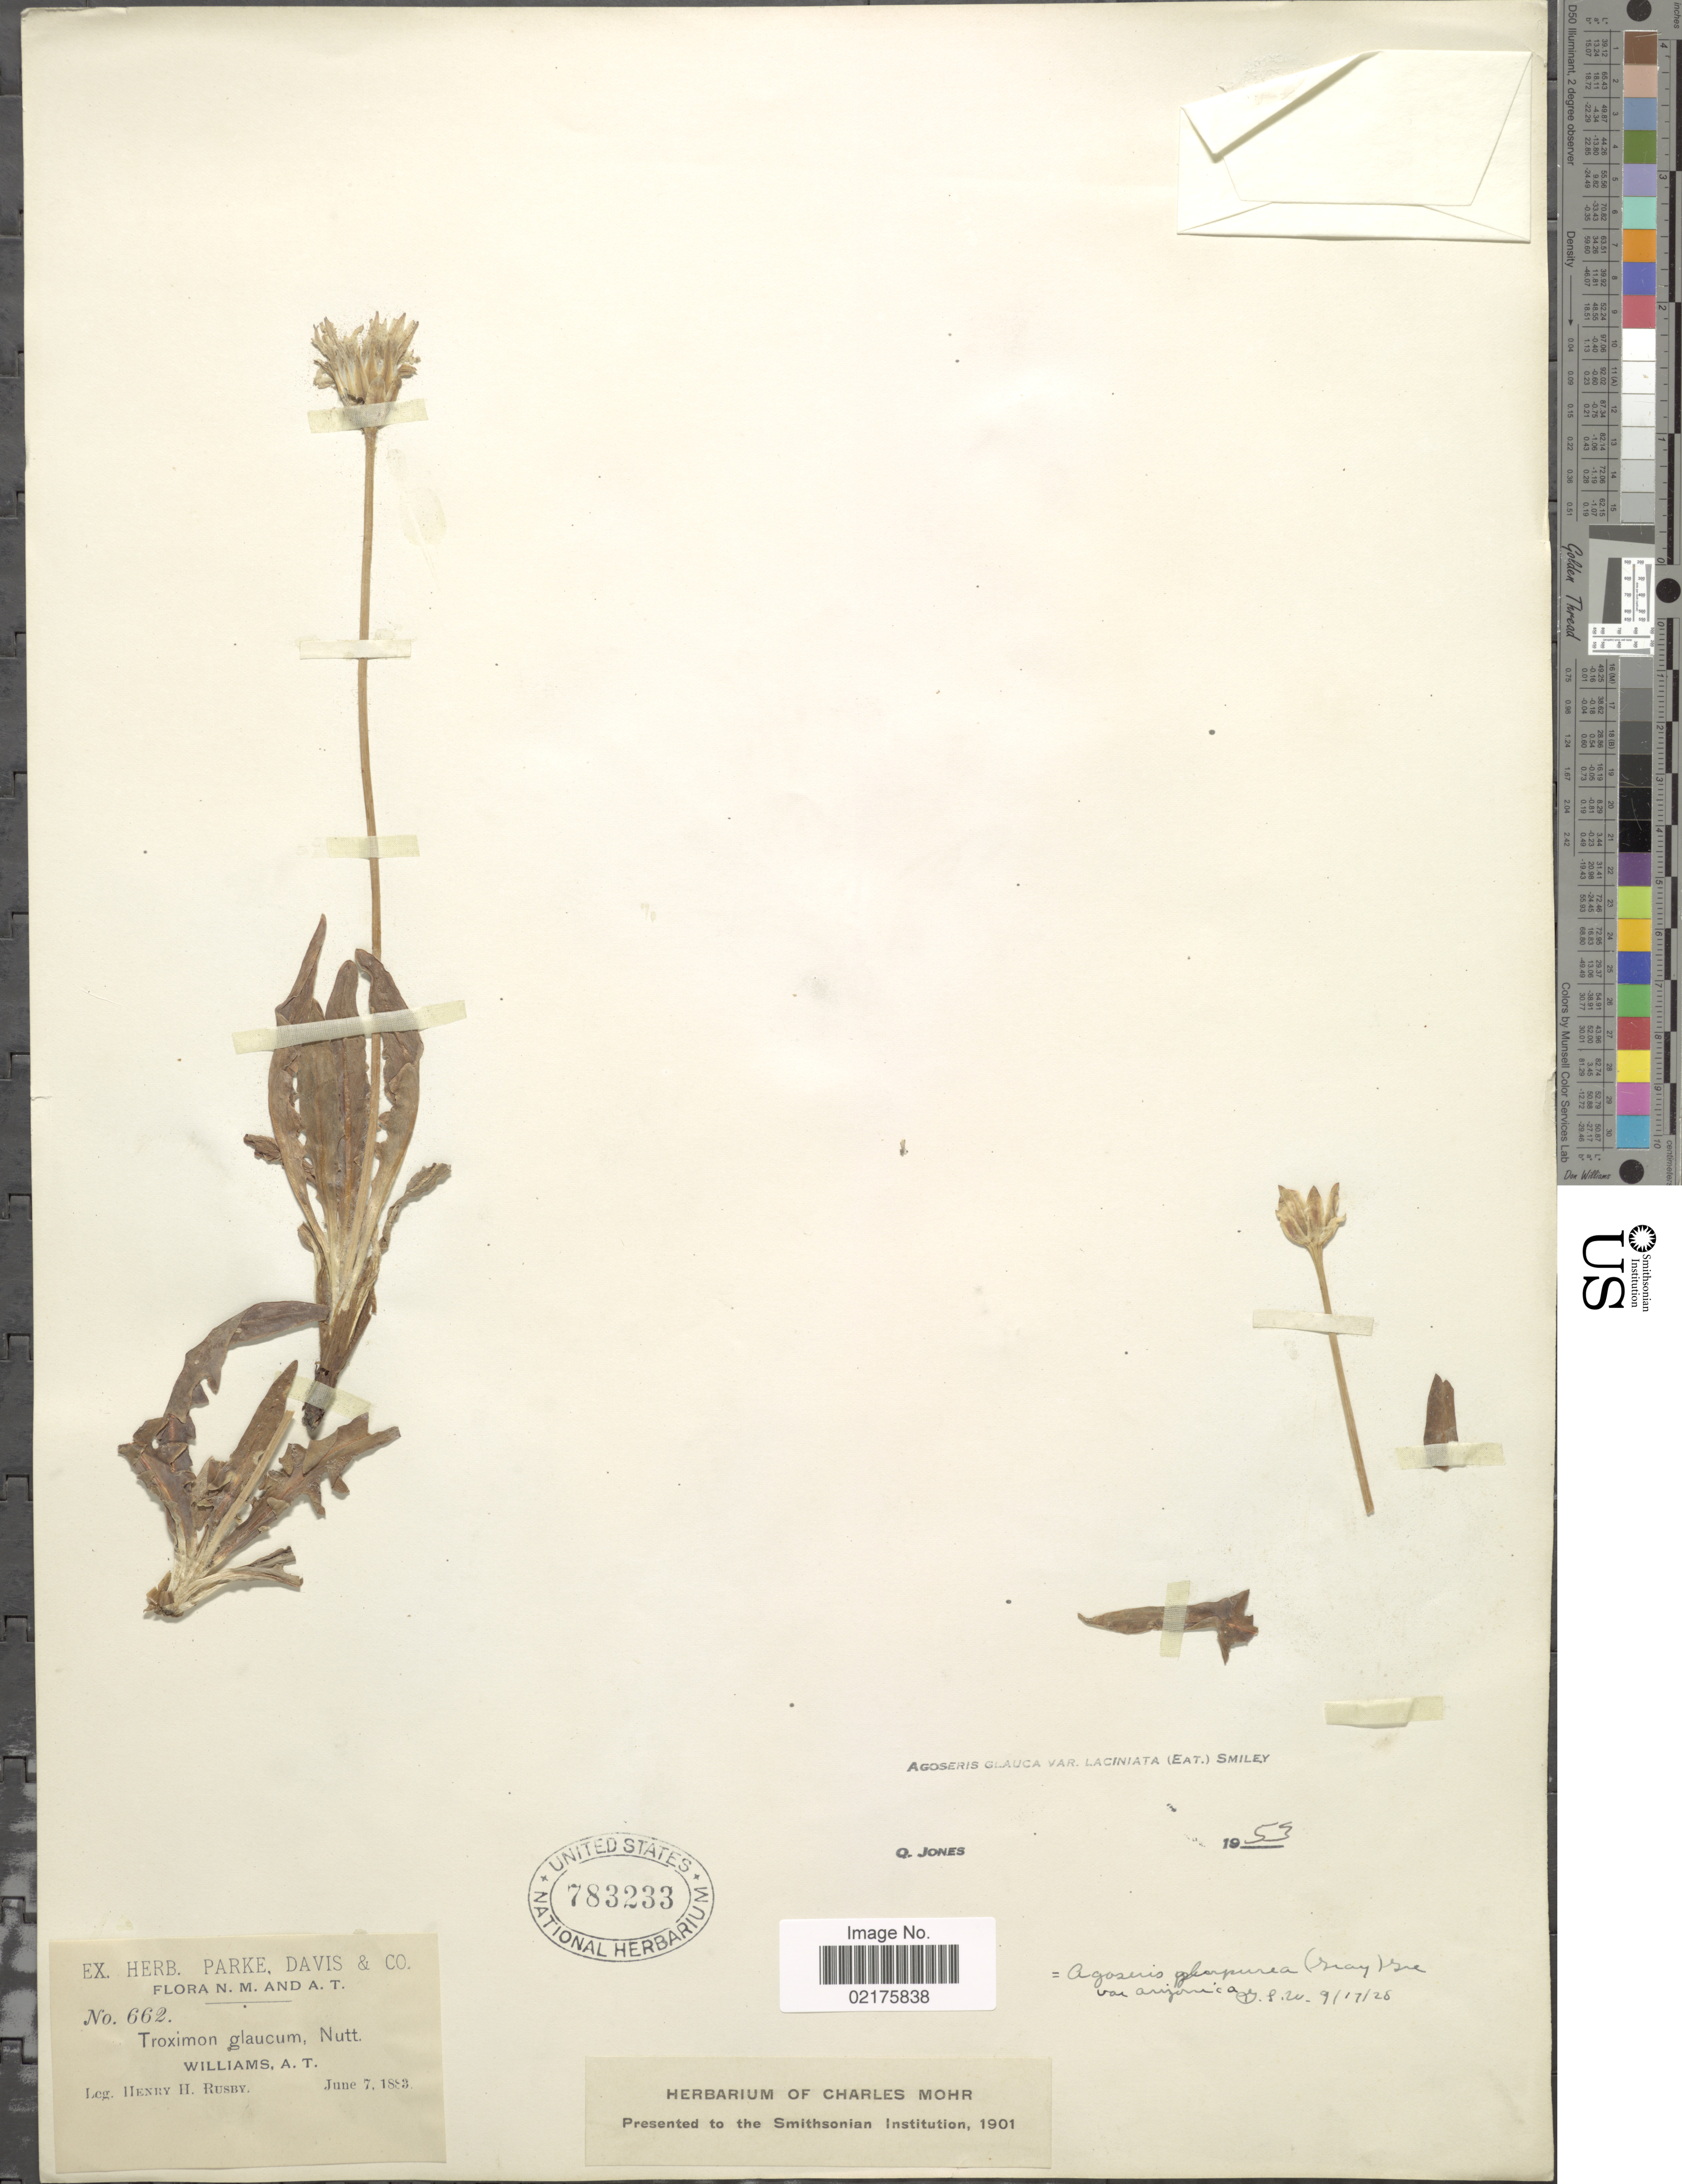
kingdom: Plantae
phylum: Tracheophyta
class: Magnoliopsida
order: Asterales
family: Asteraceae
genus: Agoseris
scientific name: Agoseris parviflora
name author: (Nutt.) D. Dietr.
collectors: H. H. Rusby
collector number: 662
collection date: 1883-06-07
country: United States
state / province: New Mexico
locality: Williams, A.T, N.M. and A.T.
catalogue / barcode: US 783233